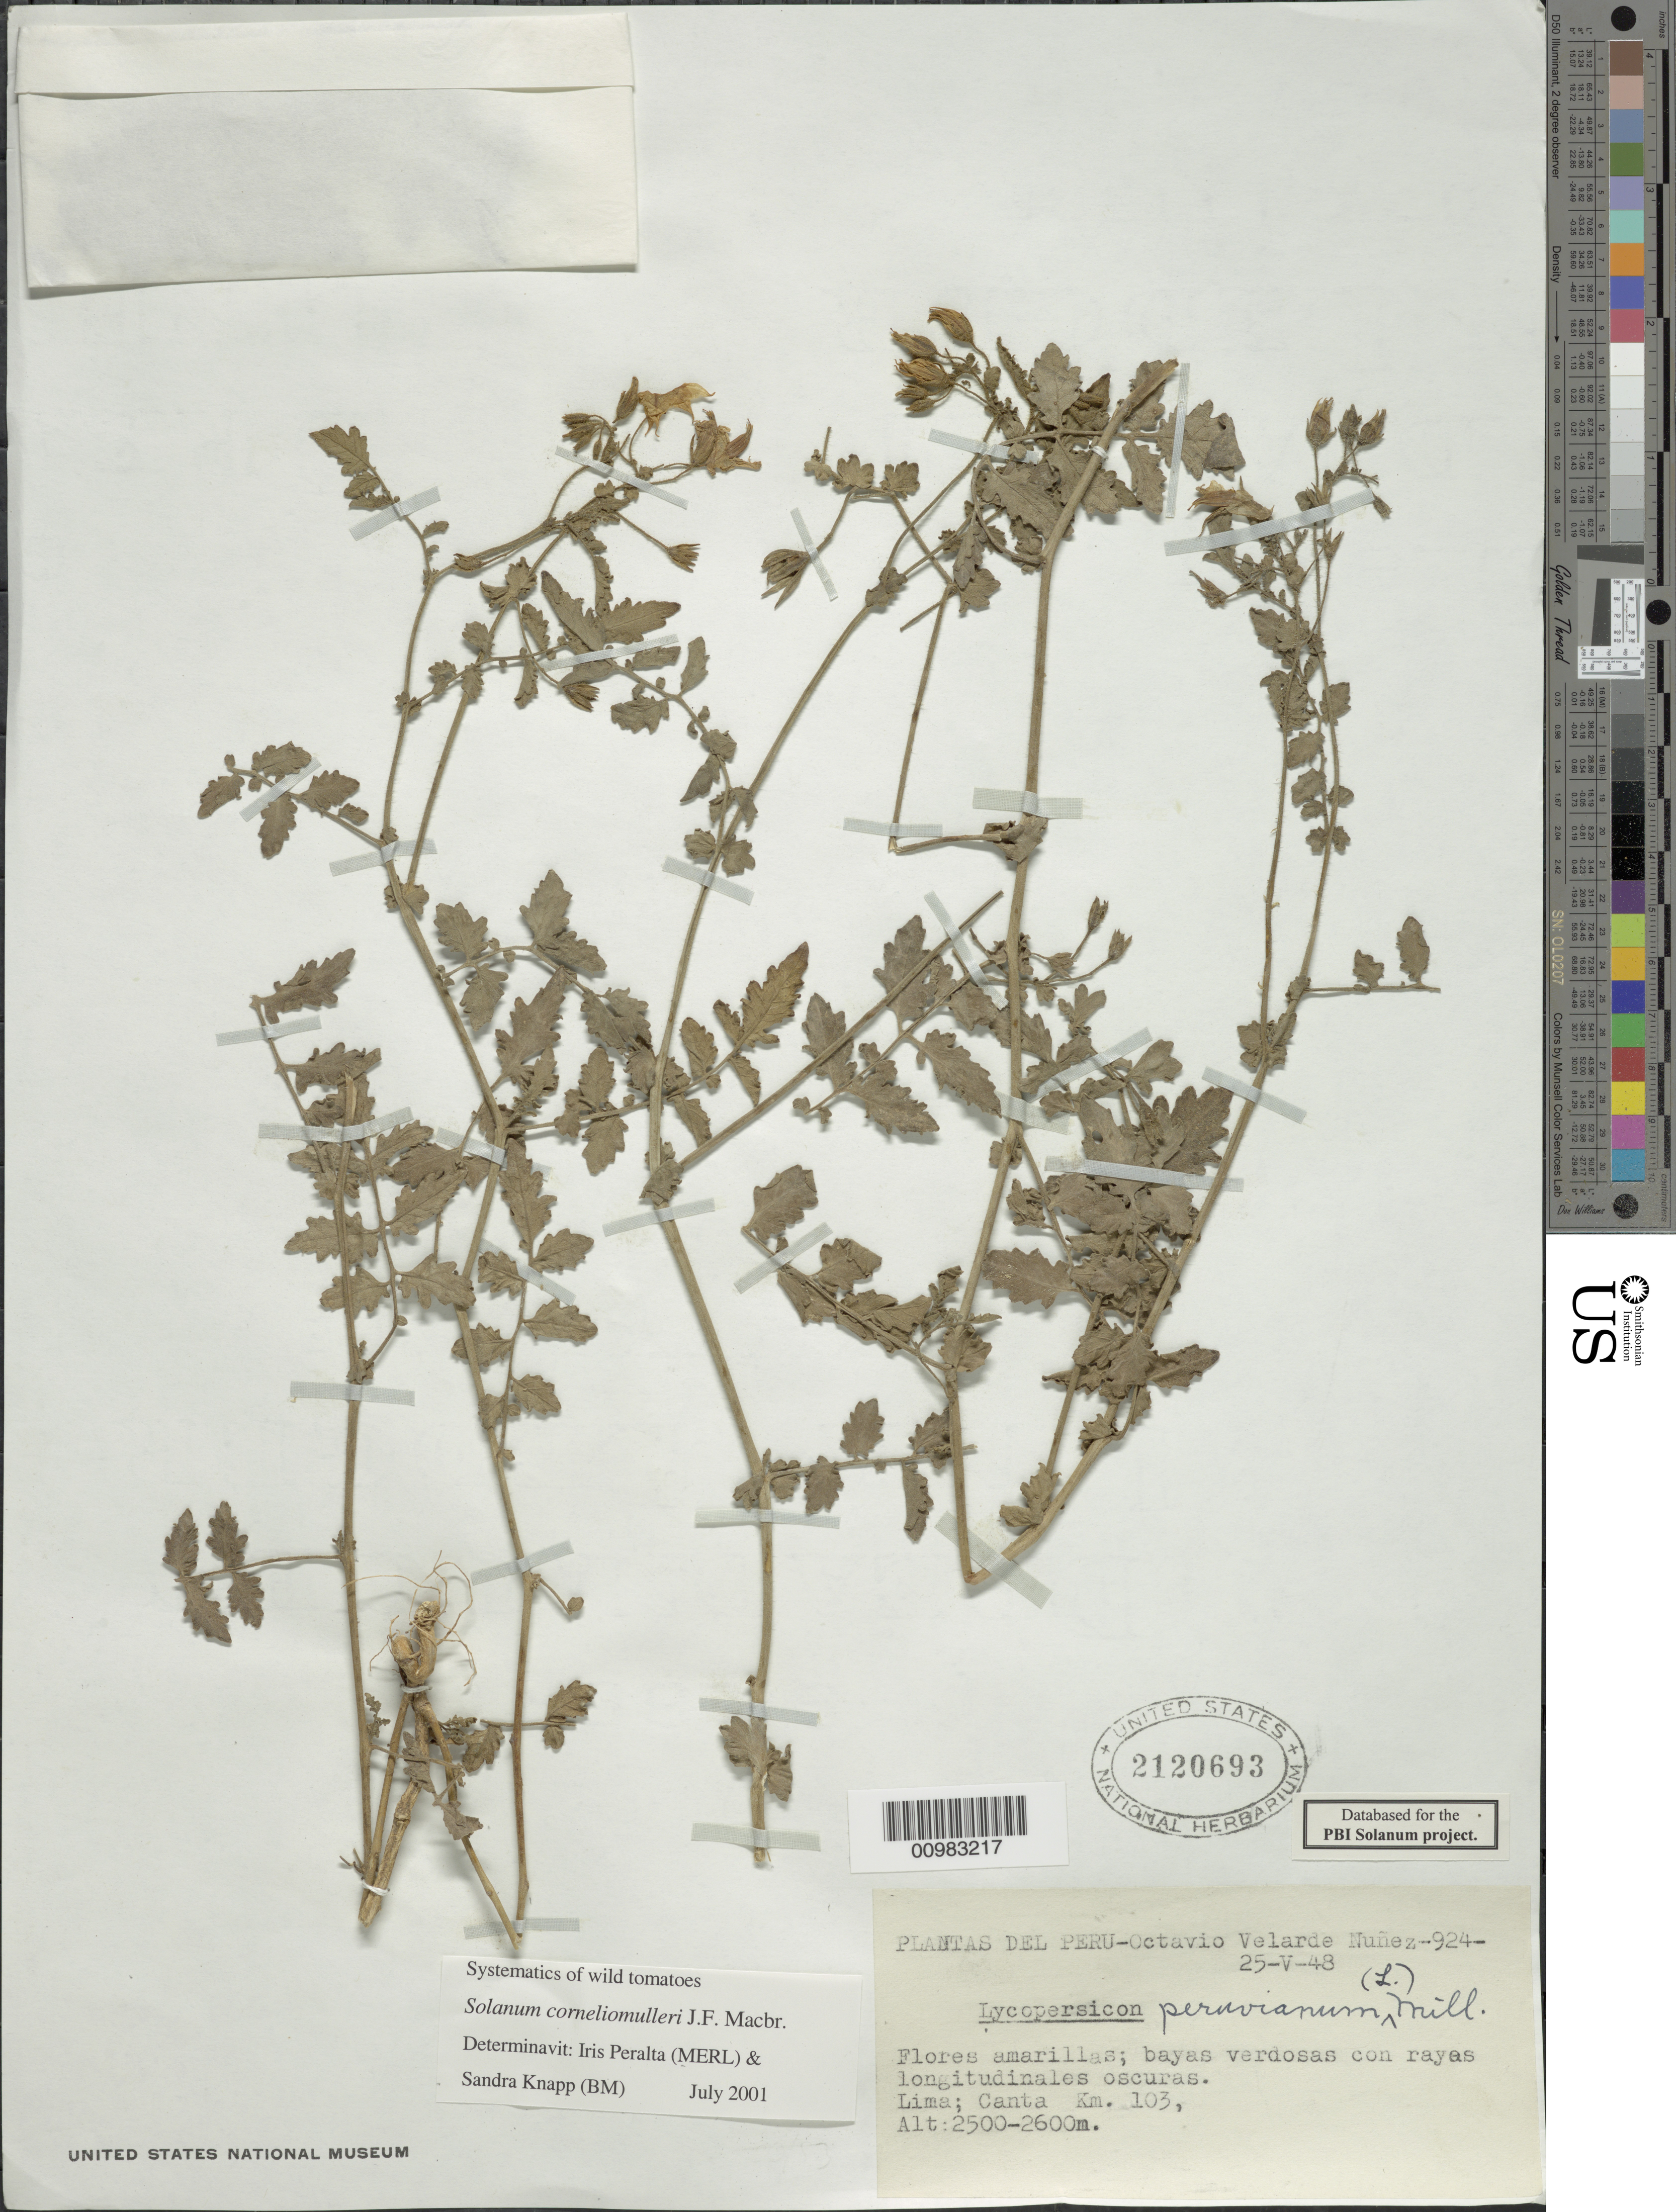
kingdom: Plantae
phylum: Tracheophyta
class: Magnoliopsida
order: Solanales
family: Solanaceae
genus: Solanum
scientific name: Solanum corneliomulleri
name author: J.F. Macbr.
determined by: Peralta, Iris E.; Knapp, S. D.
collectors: O. Nuñez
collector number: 924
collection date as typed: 25 May 1948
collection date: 1948-05-25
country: Peru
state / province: Lima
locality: Canta, km 103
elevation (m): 2500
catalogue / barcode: US 2120693